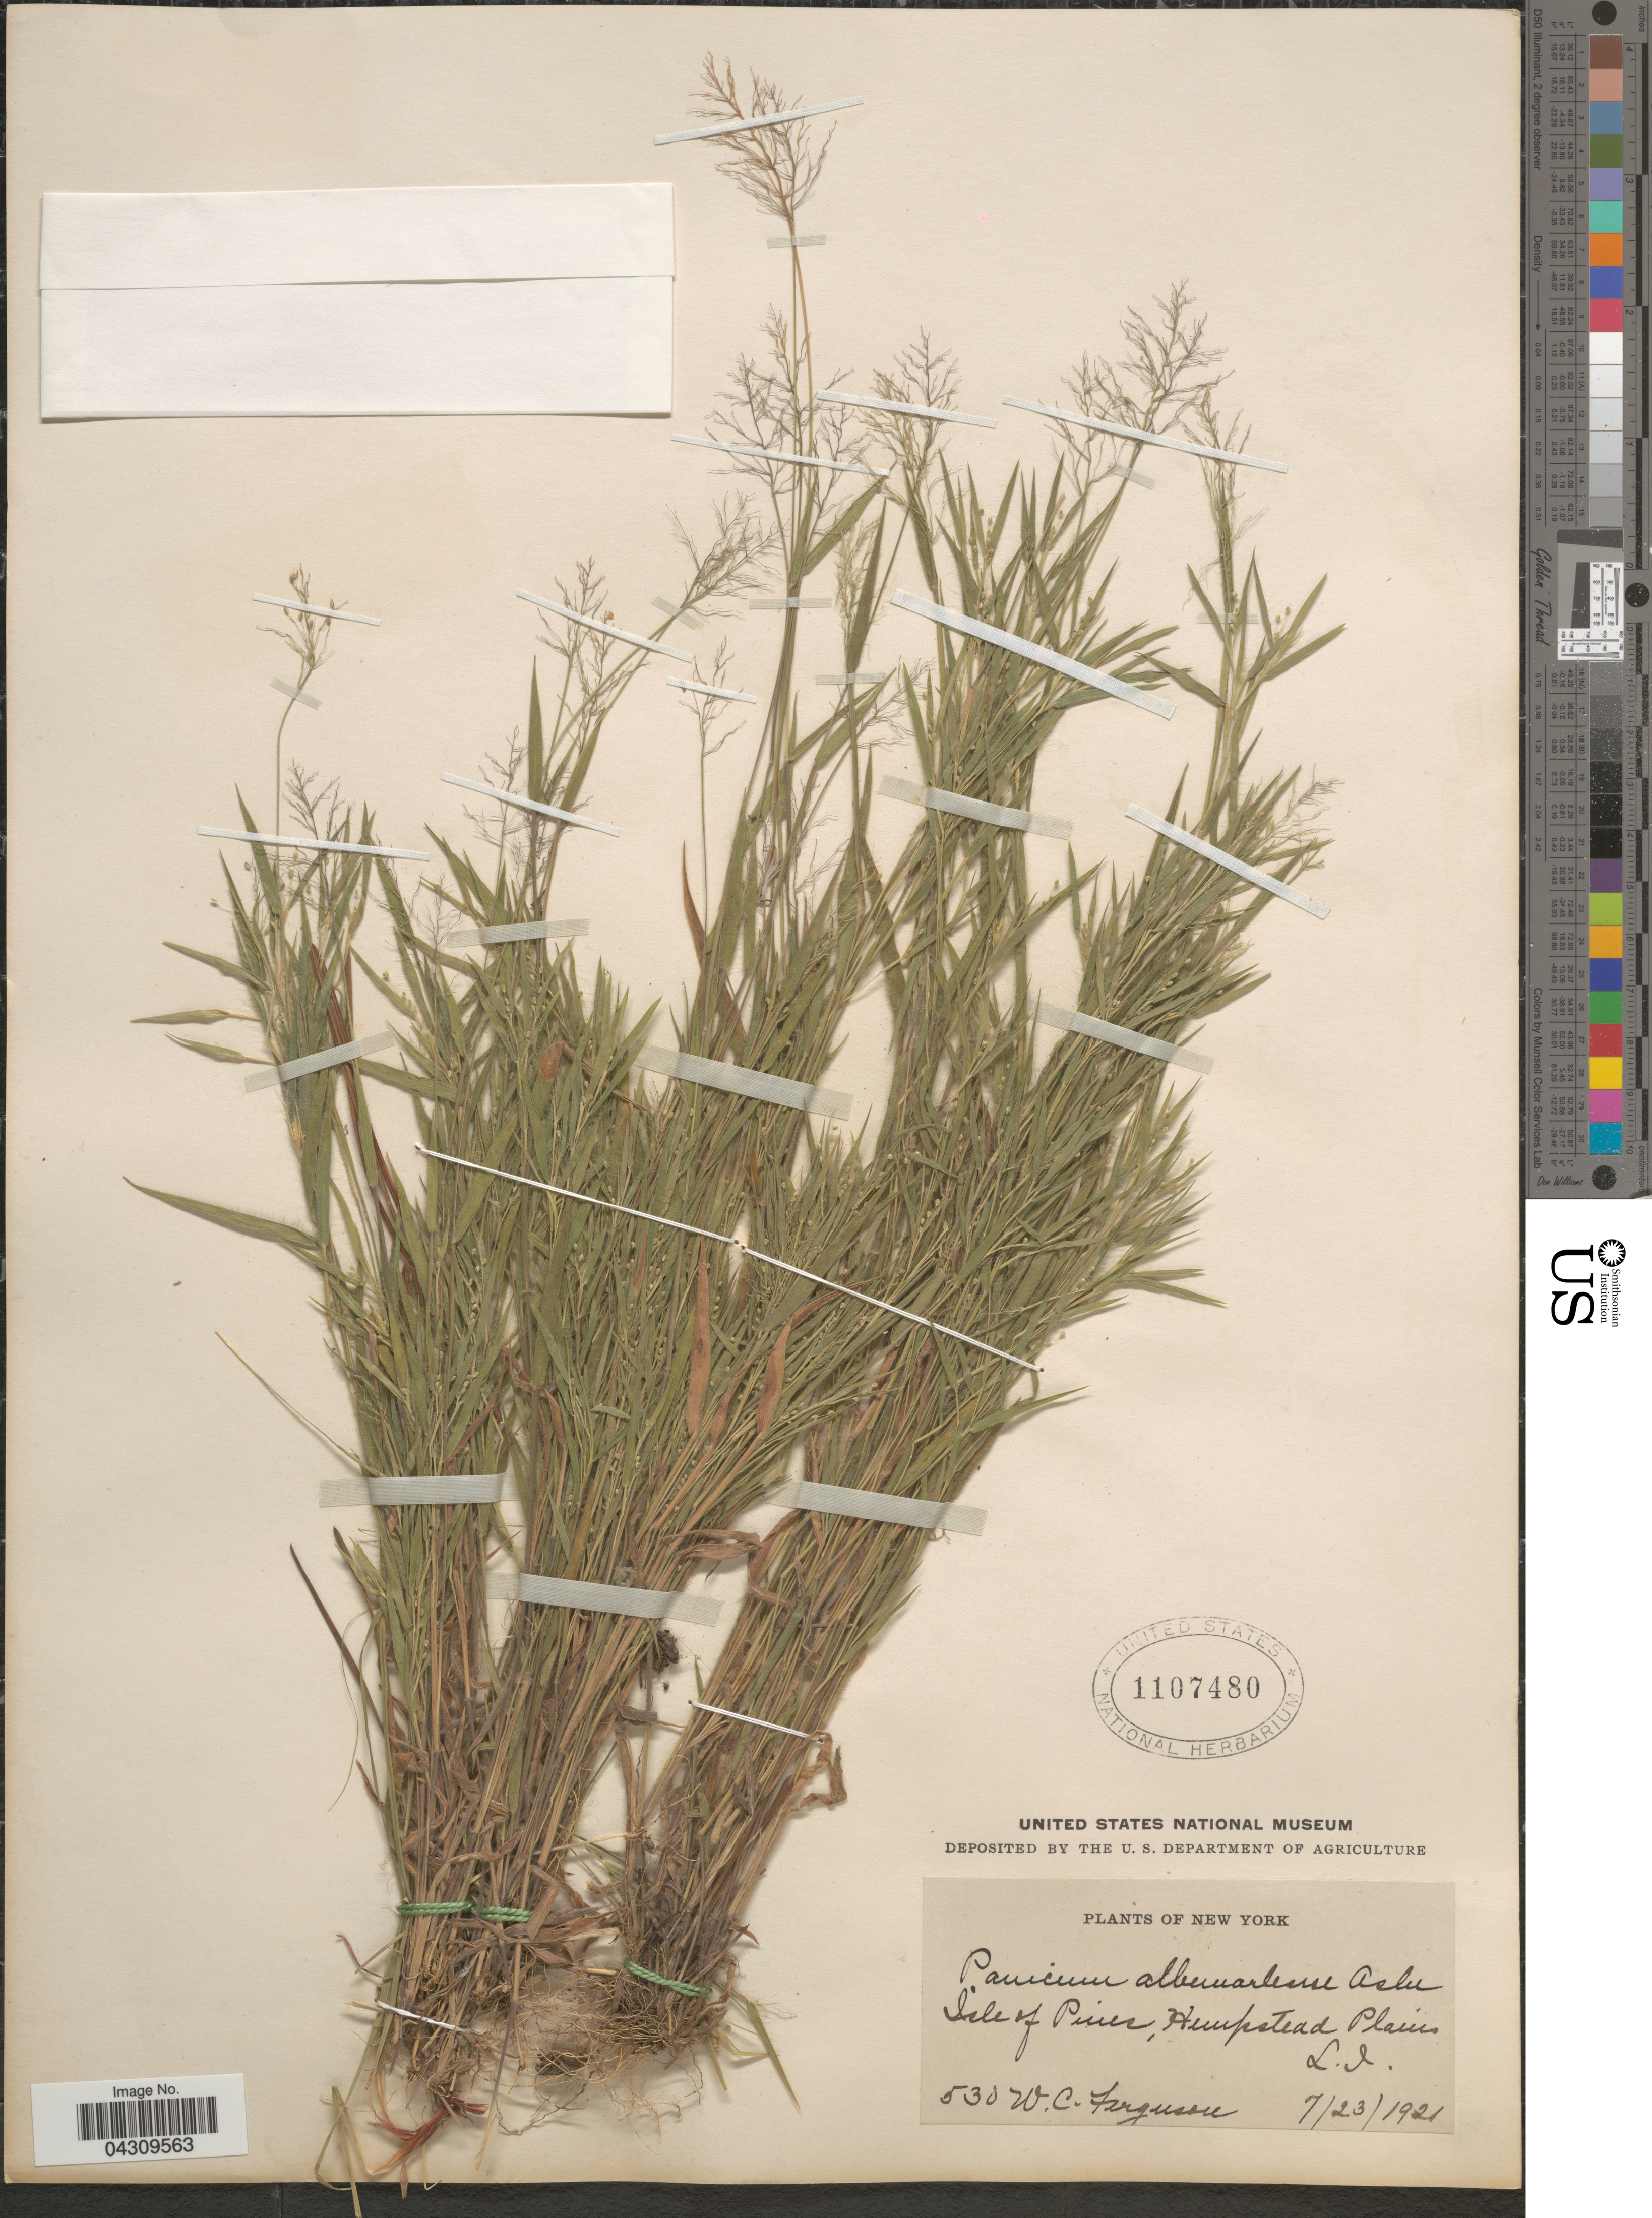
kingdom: Plantae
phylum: Tracheophyta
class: Liliopsida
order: Poales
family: Poaceae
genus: Dichanthelium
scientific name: Dichanthelium acuminatum var. acuminatum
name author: (Sw.) Gould & C.A. Clark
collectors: W. Ferguson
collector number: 530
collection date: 1921-07-23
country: United States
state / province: New York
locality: Isle of Pines, Hempstead Plains L.I.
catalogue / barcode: US 1107480